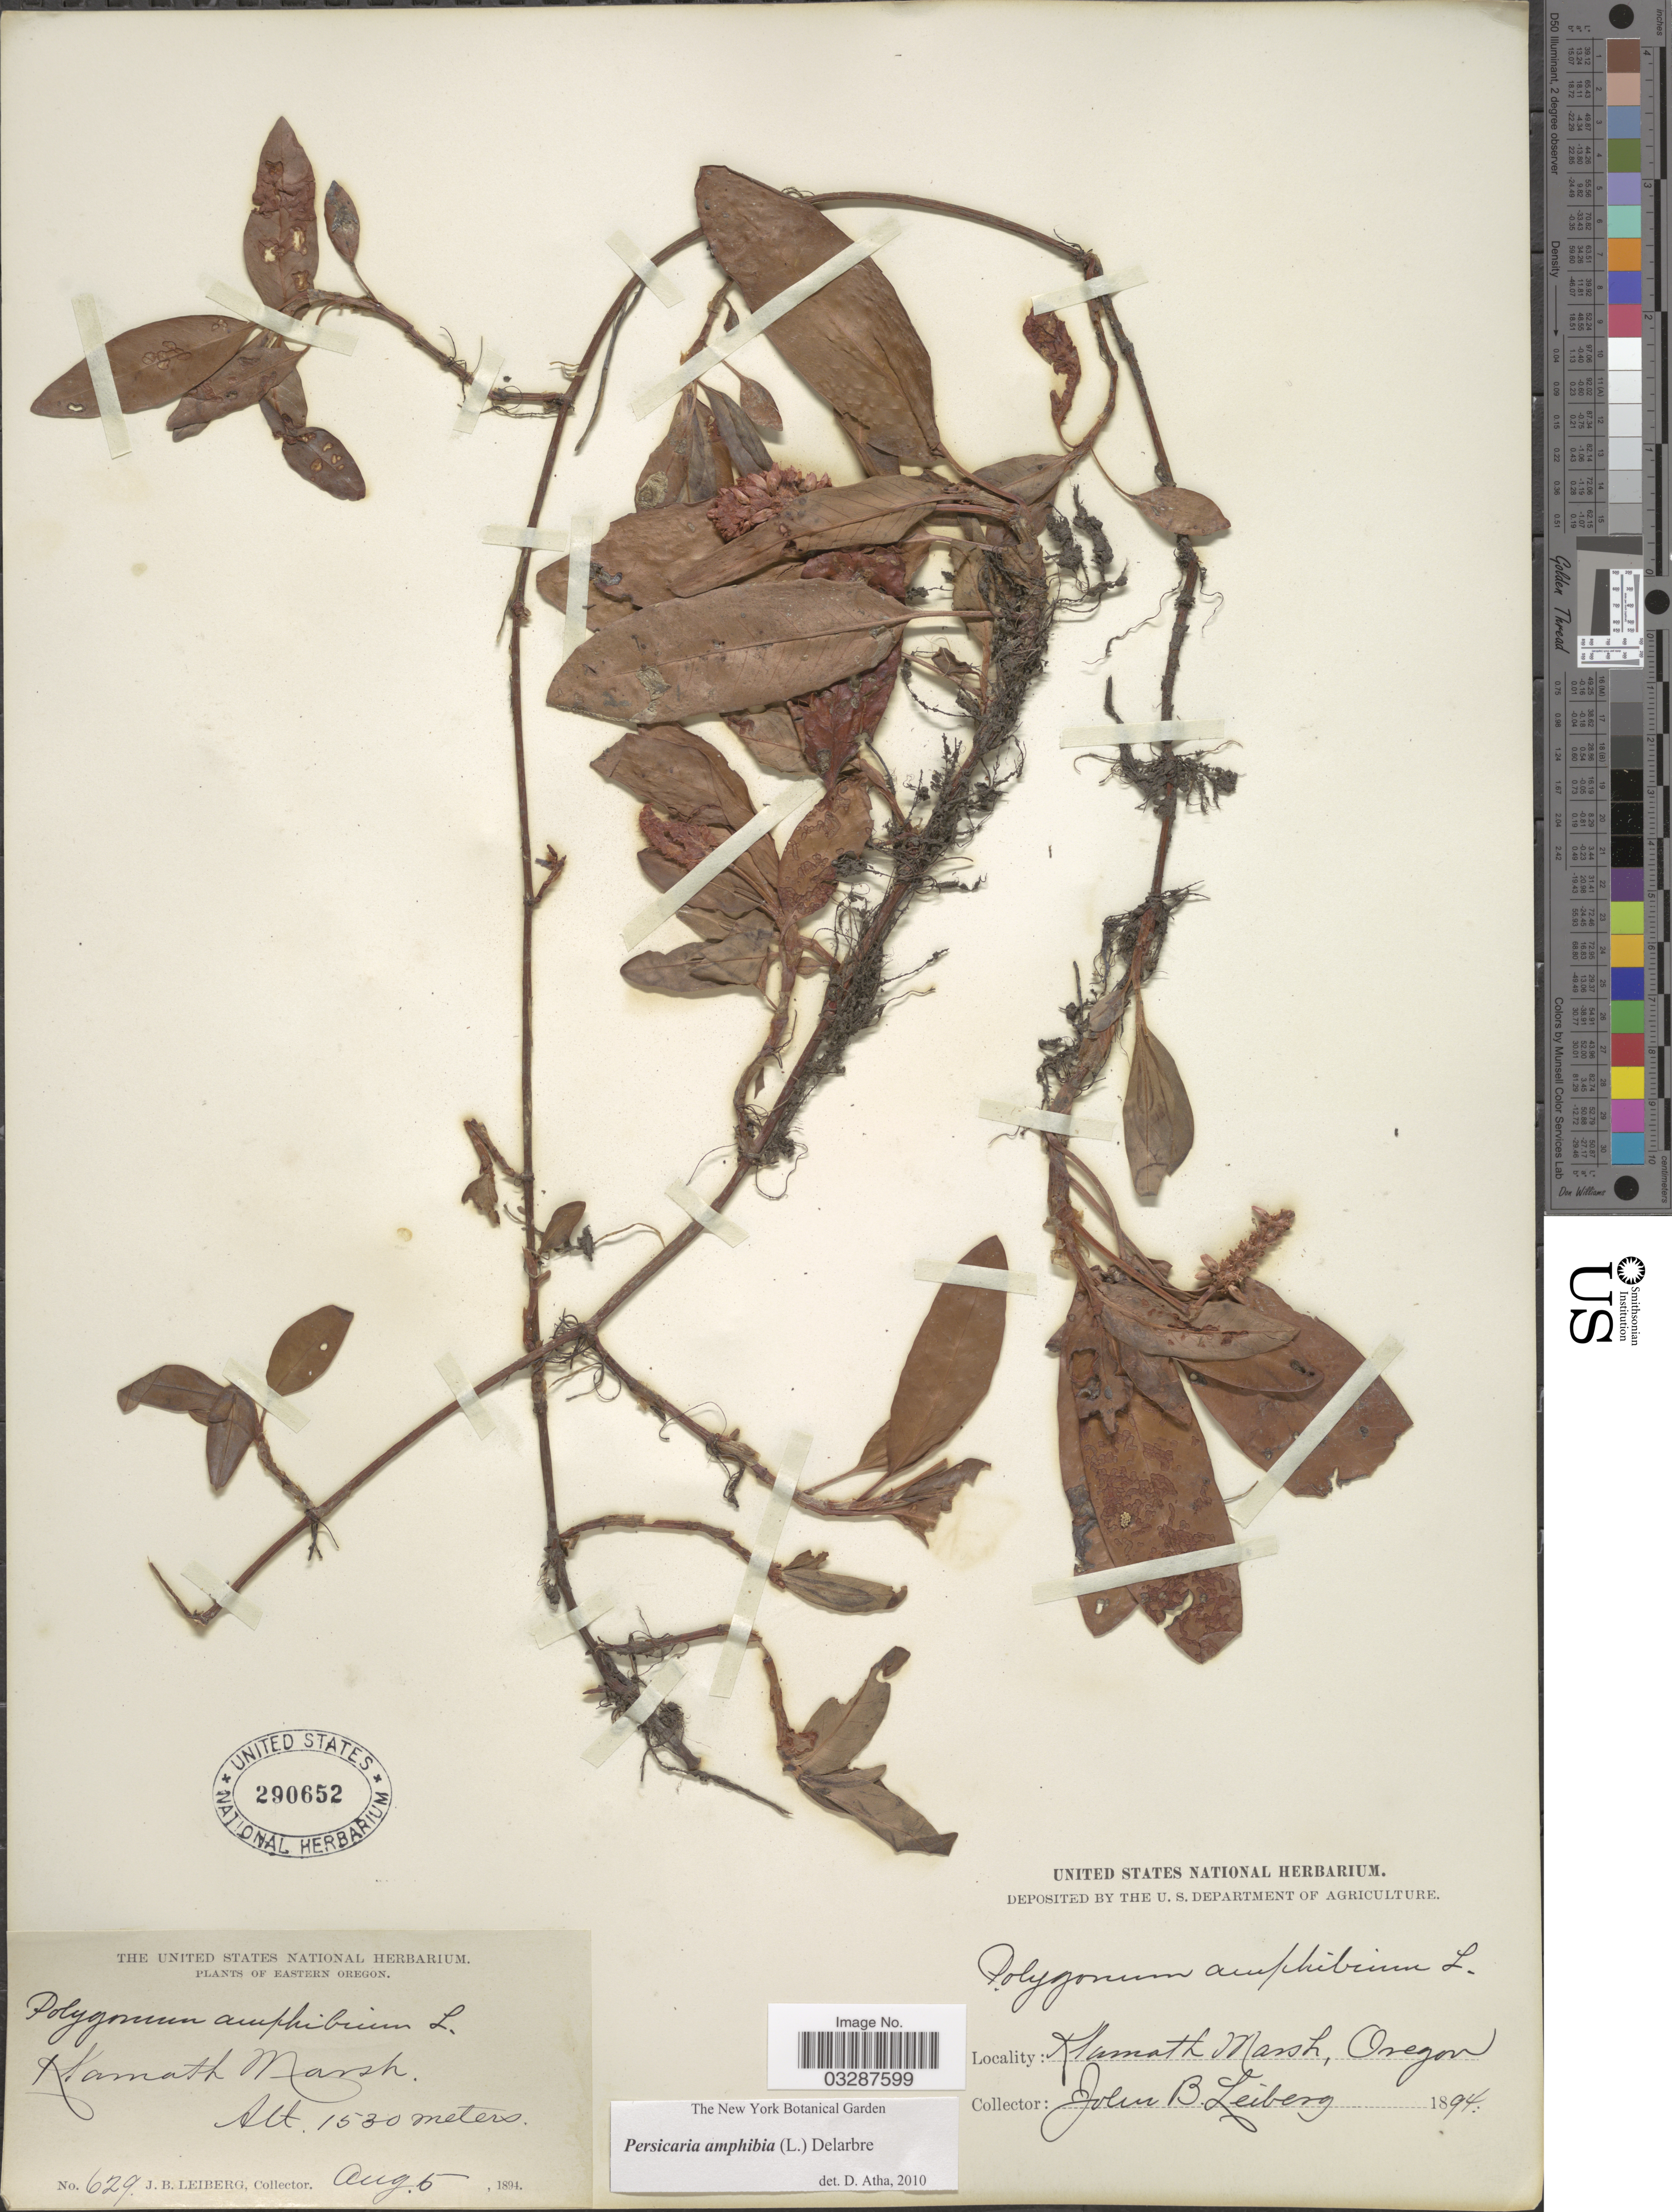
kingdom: Plantae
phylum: Tracheophyta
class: Magnoliopsida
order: Caryophyllales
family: Polygonaceae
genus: Persicaria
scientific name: Persicaria amphibia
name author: (L.) Delarbre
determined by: Atha, D. E.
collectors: J. B. Leiberg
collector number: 629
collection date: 1894-08-05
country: United States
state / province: Oregon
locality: Eastern Oregon. Klamath Marsh.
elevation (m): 1530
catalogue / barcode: US 290652